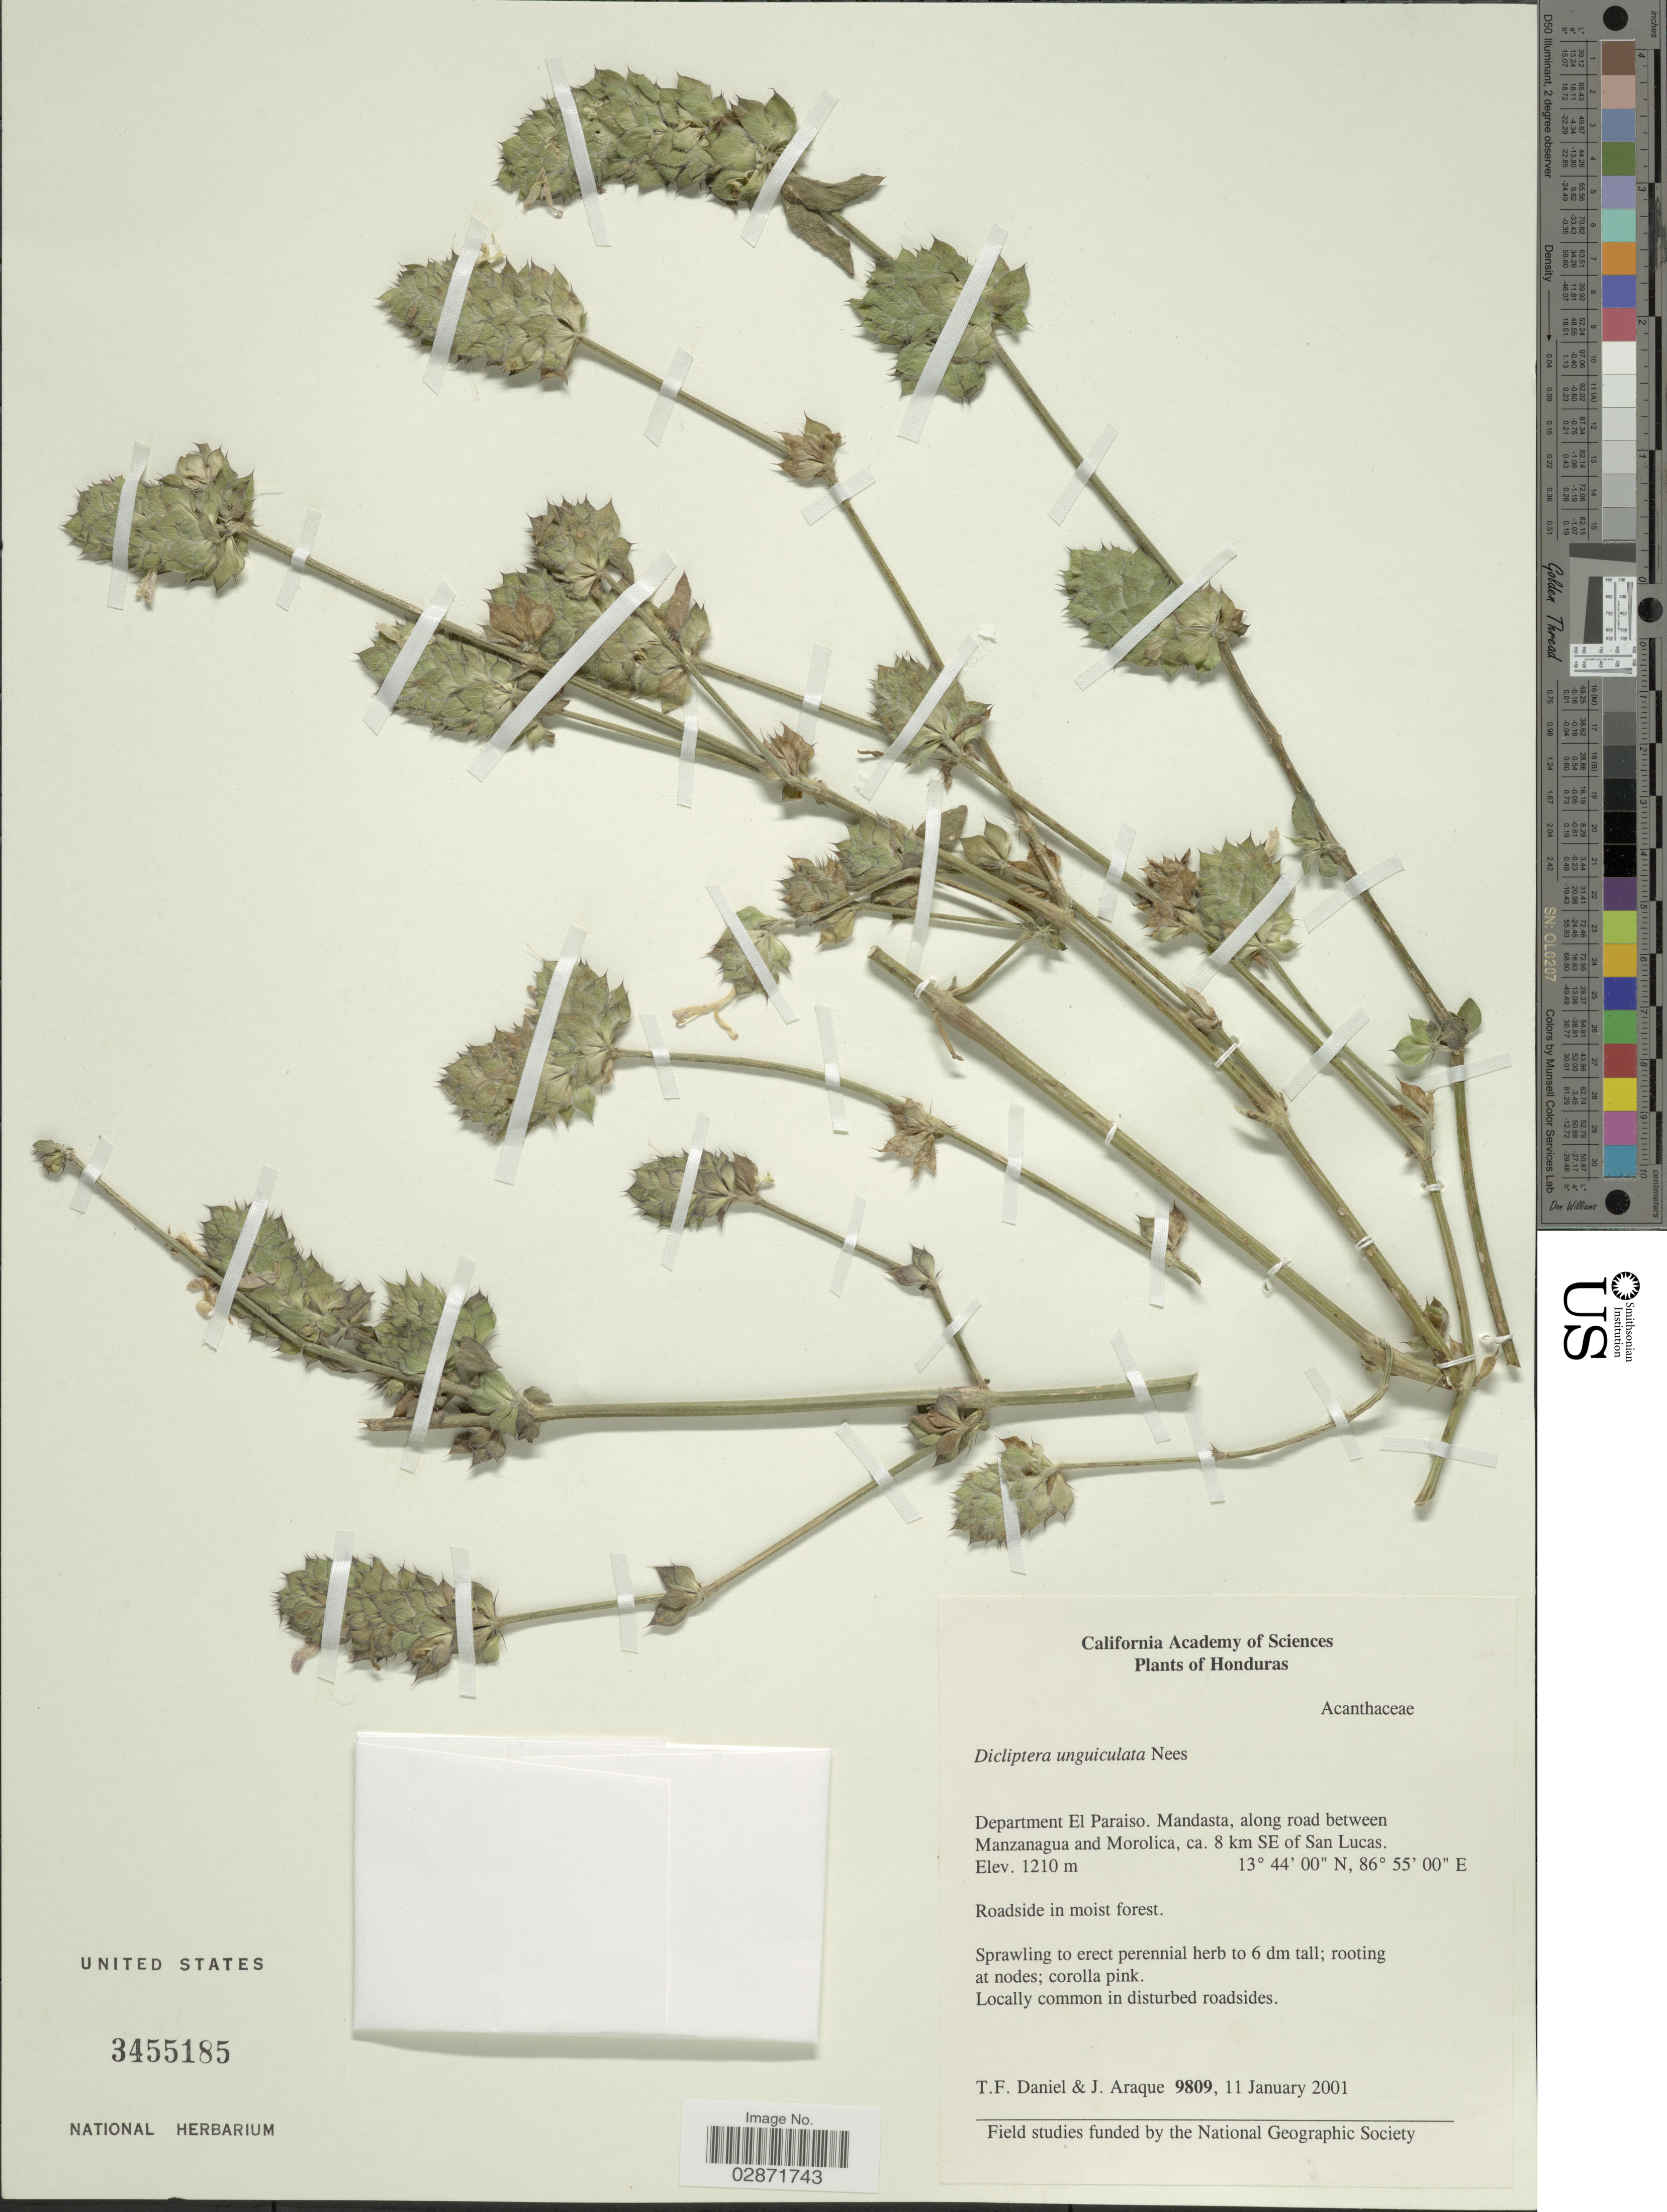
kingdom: Plantae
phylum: Tracheophyta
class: Magnoliopsida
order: Lamiales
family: Acanthaceae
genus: Dicliptera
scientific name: Dicliptera unguiculata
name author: Nees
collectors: T. F. Daniel & J. Araque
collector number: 9809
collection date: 2001-01-11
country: Honduras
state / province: El Paraíso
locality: Department El Paraiso, Mandasta, along road between Manzanagua and Morolica, ca. 8 km SE of San Lucas.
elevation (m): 1210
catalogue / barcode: US 3455185